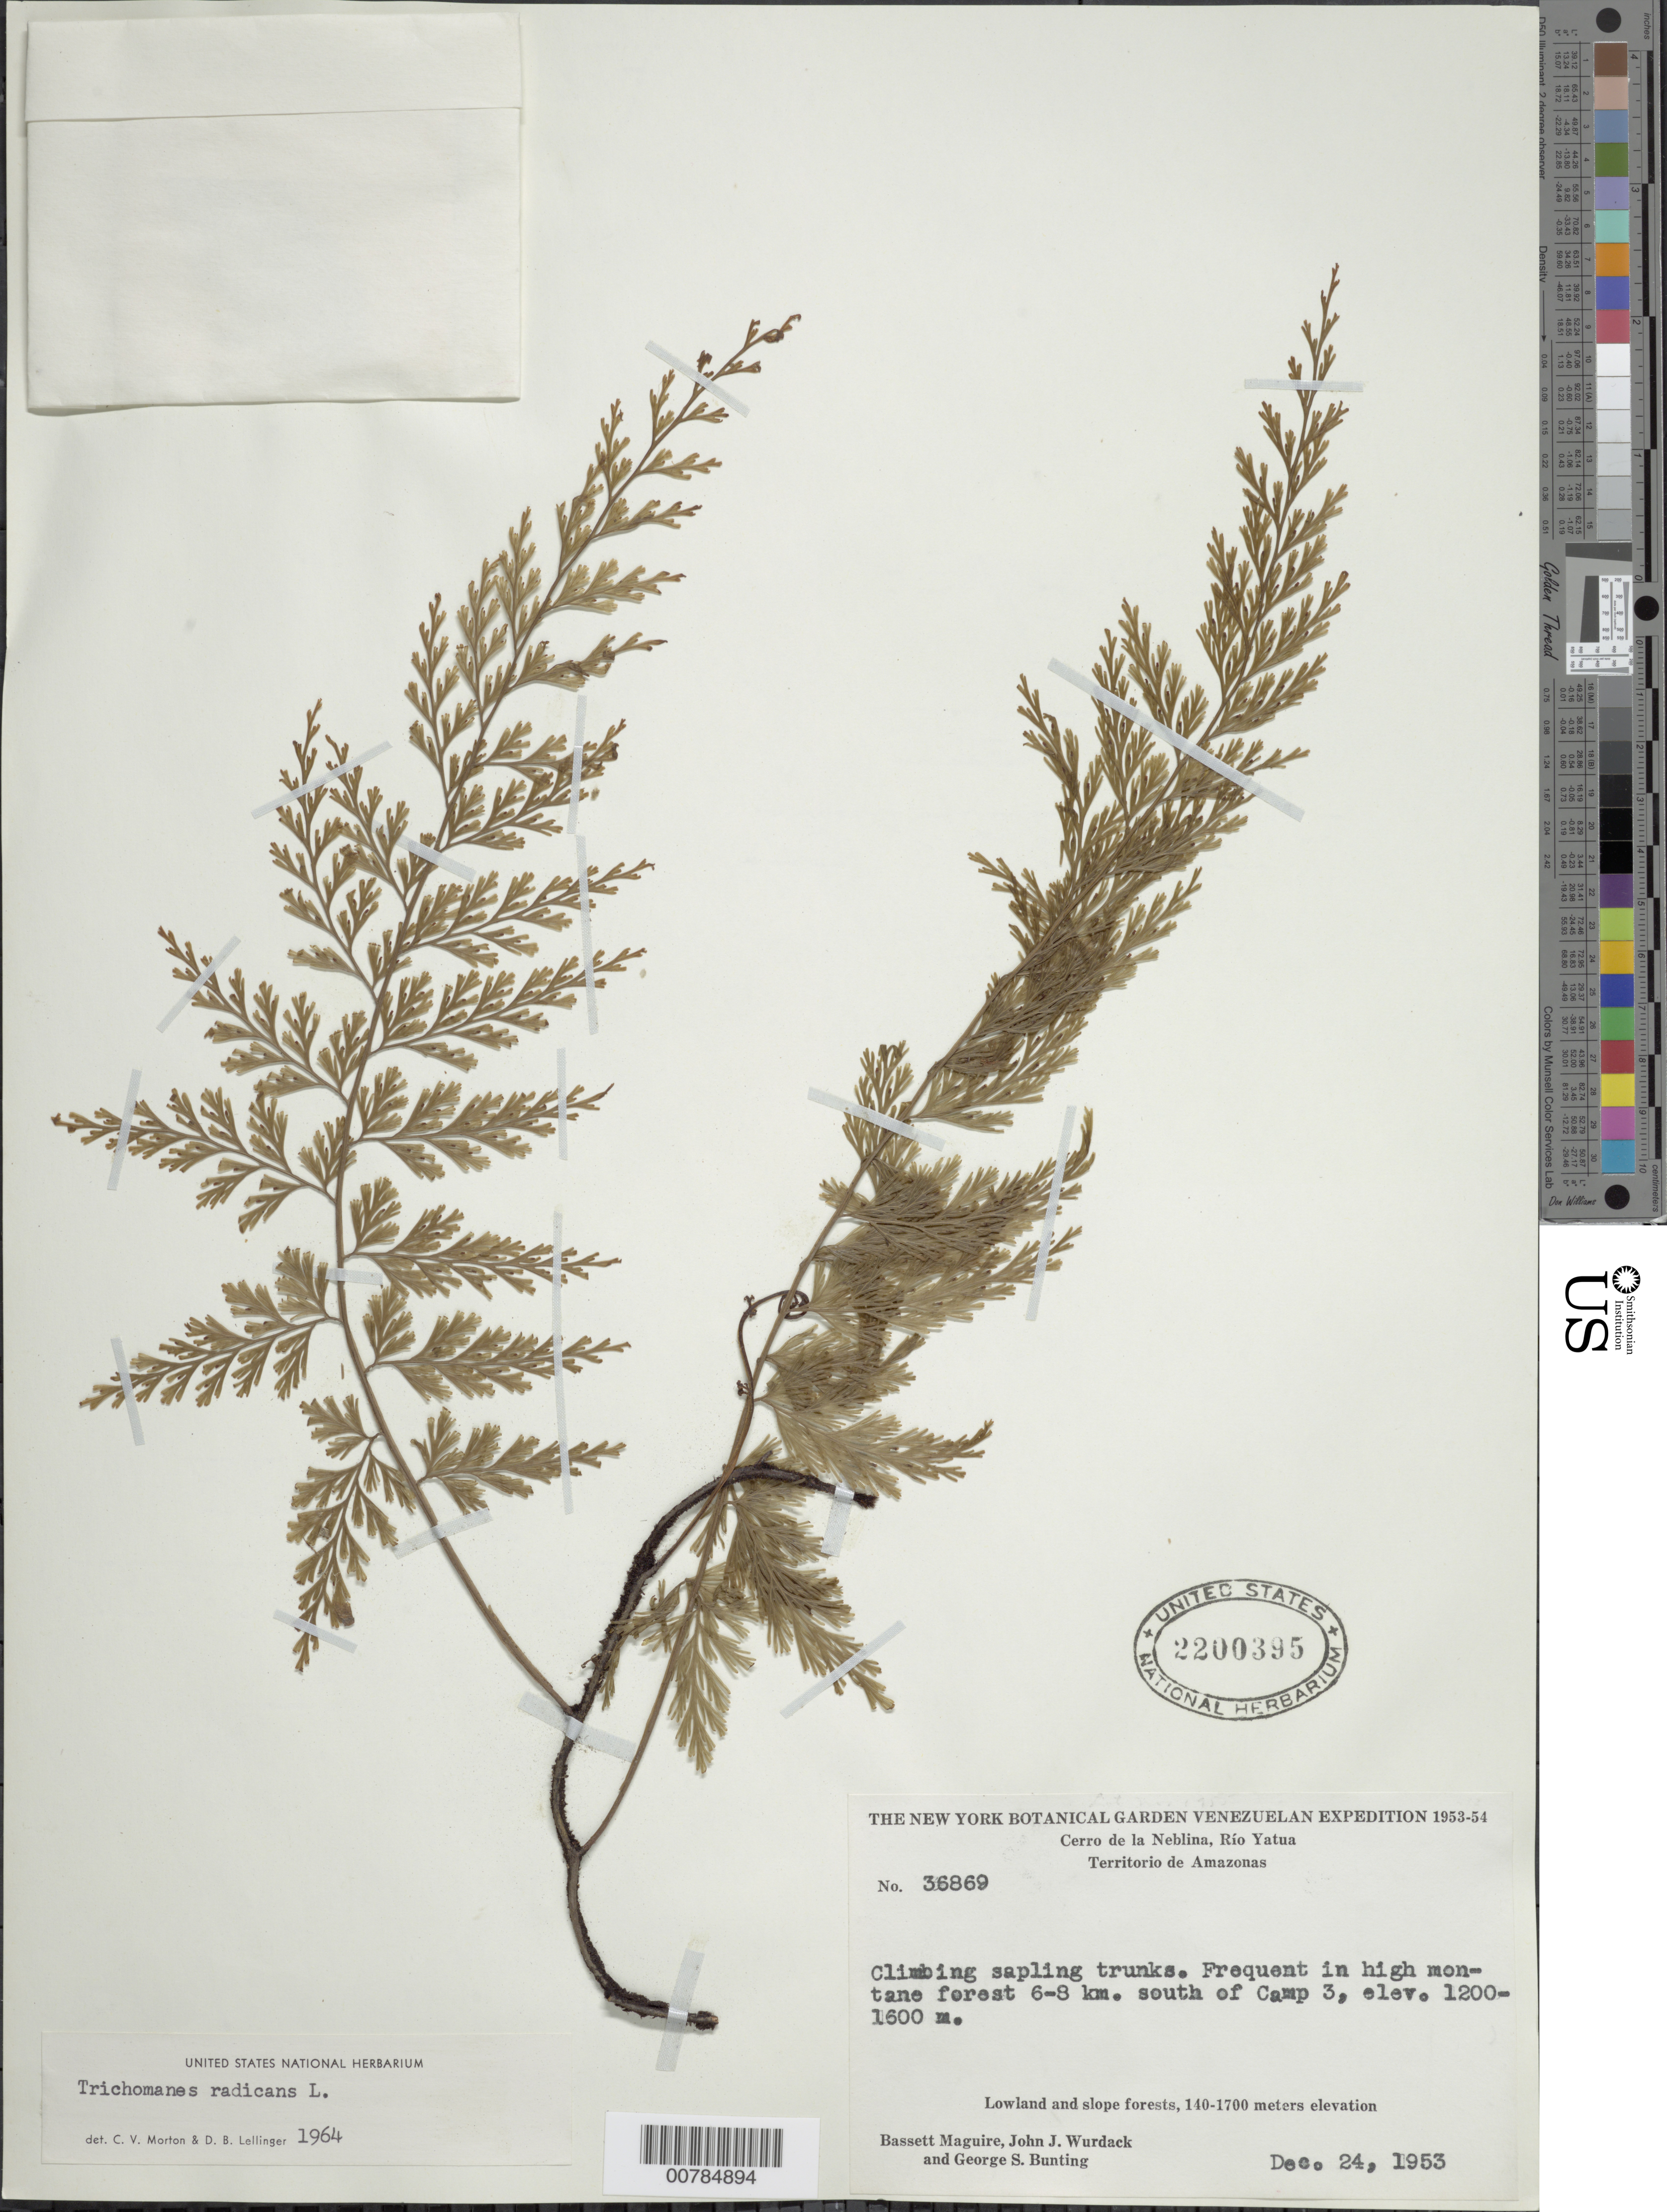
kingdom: Plantae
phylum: Tracheophyta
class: Polypodiopsida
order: Hymenophyllales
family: Hymenophyllaceae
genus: Vandenboschia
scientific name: Vandenboschia radicans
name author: (Sw.) Copel.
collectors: B. Maguire, J. J. Wurdack & G. S. Bunting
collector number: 36869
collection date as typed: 24-Dec-53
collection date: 1953-12-24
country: Venezuela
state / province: Amazonas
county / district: Río Negro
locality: Cerro de la Neblina, Río Yatua, 6-8 km S of Camp 3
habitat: High montane forest; climbing on sapling trunks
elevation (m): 1200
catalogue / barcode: US 2200395